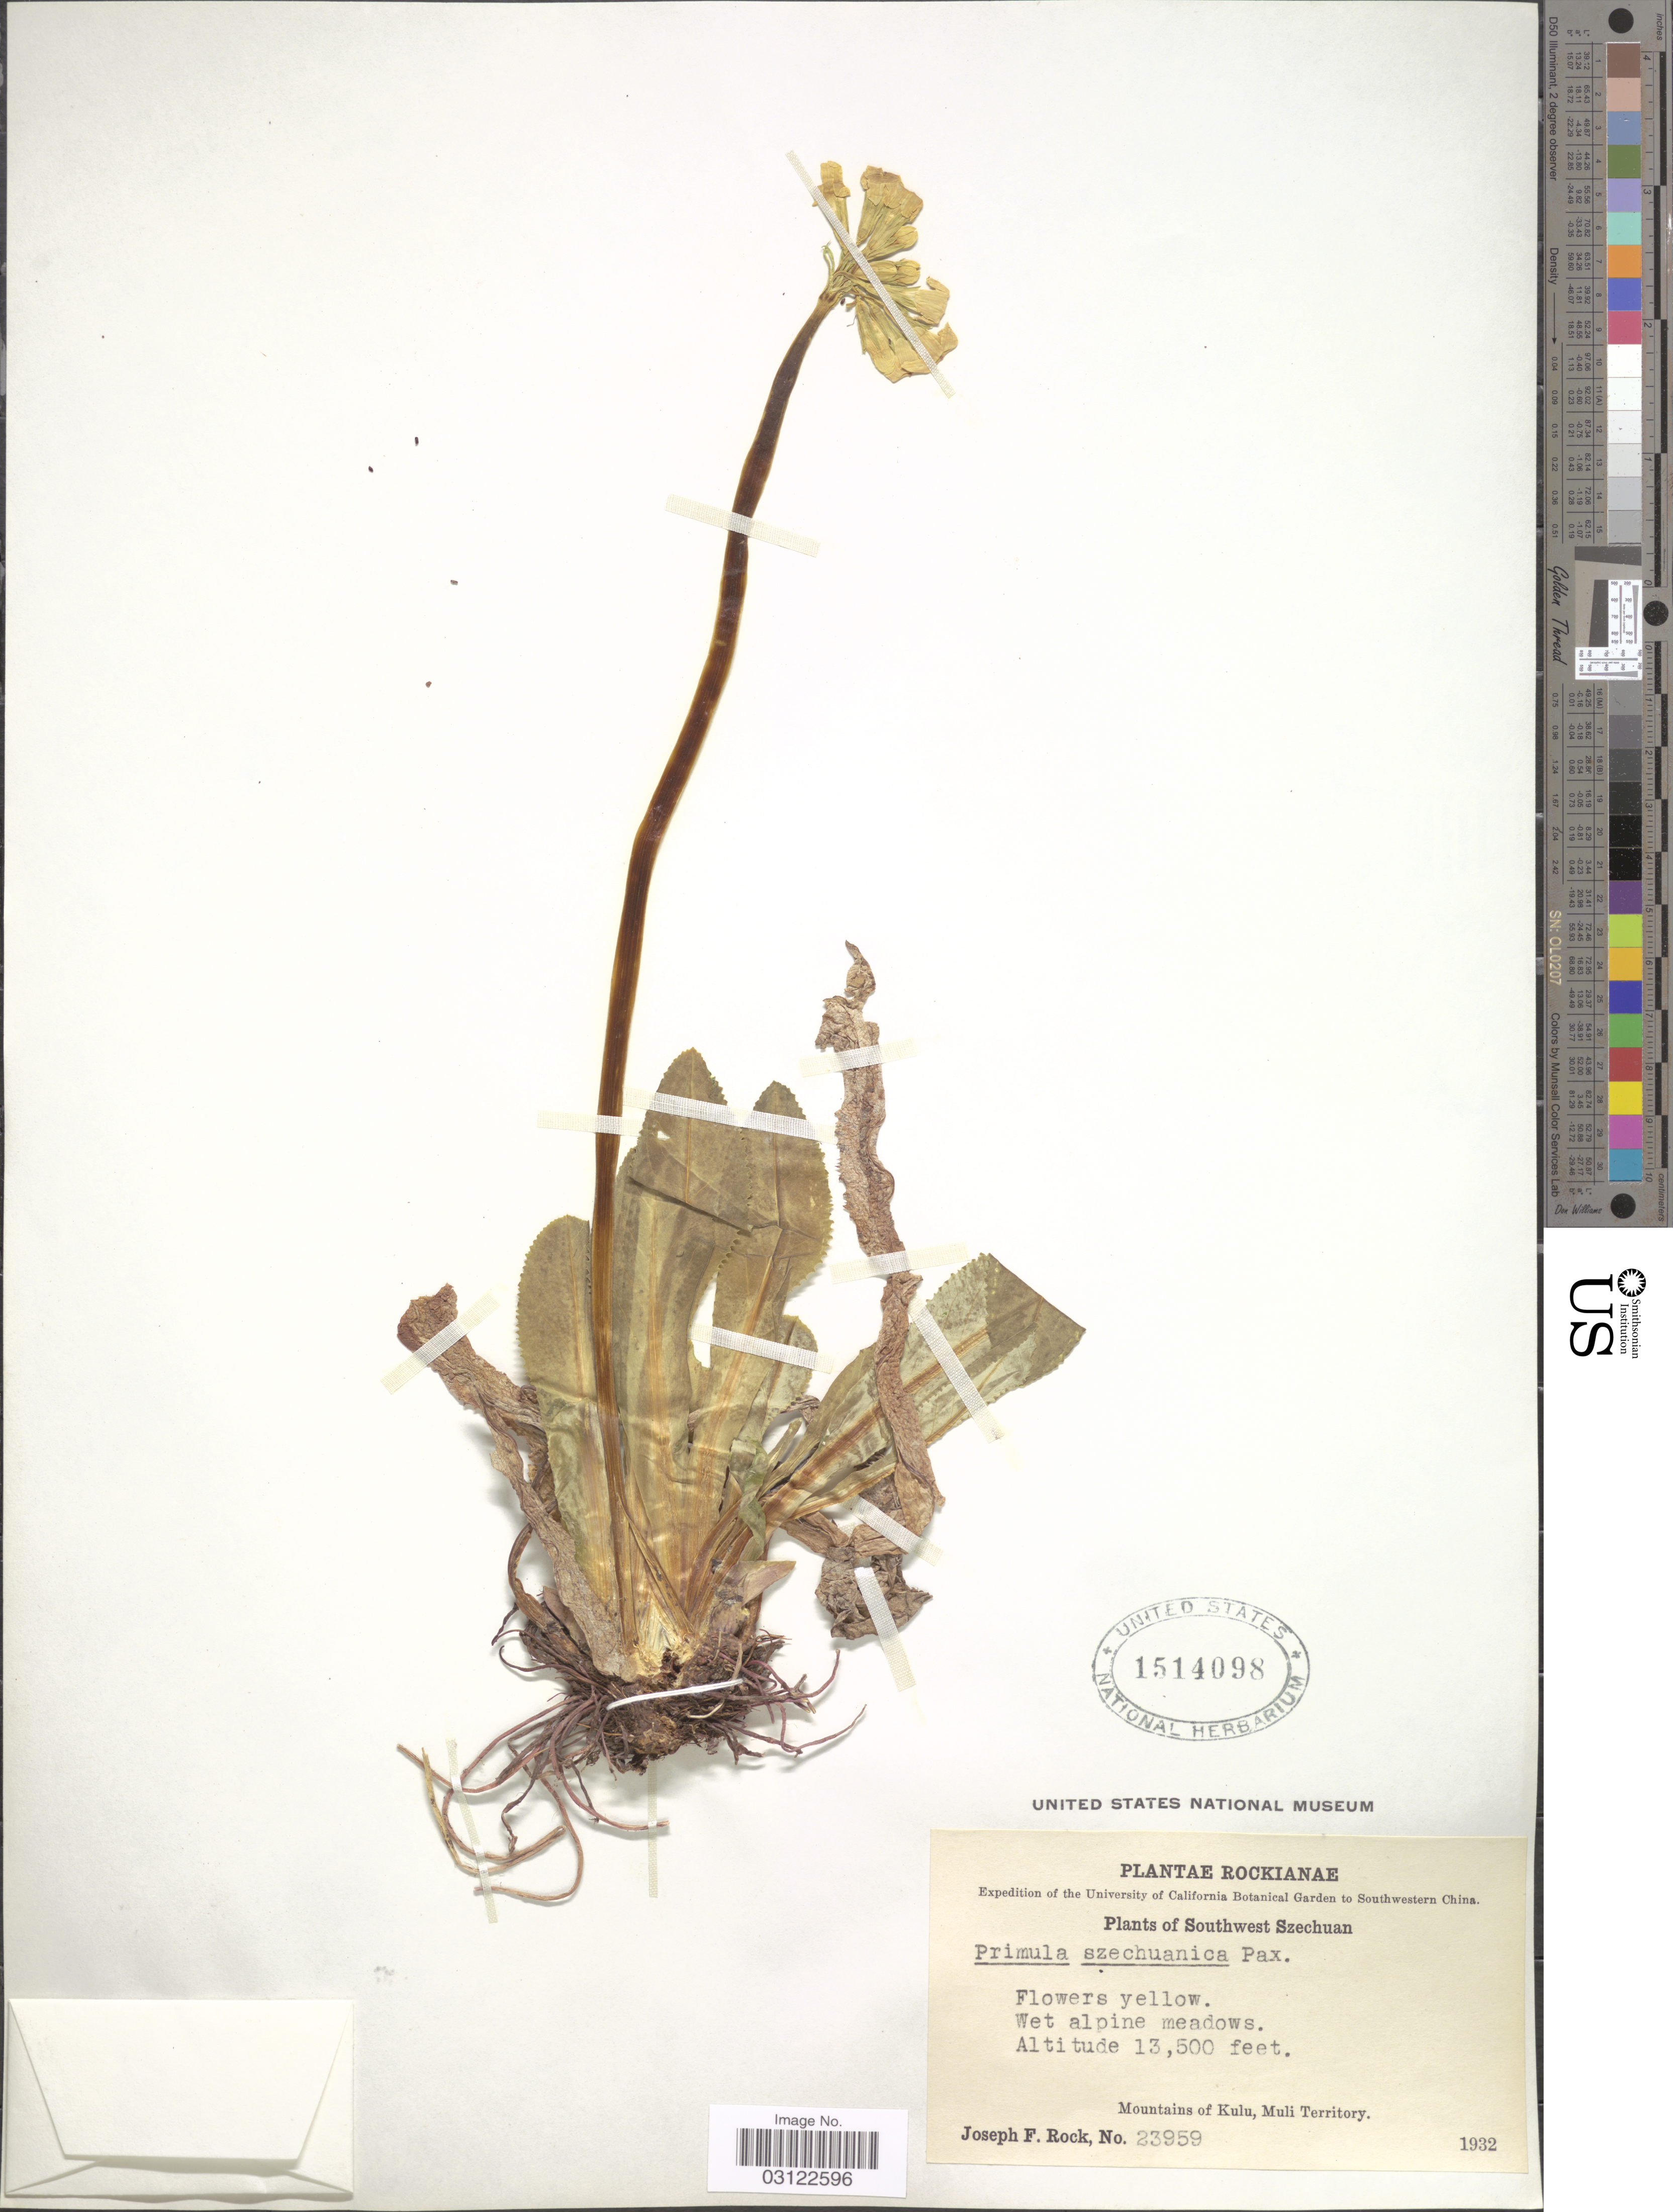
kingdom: Plantae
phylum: Tracheophyta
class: Magnoliopsida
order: Ericales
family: Primulaceae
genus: Primula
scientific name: Primula szechuanica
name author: Pax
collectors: J. F. Rock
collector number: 23959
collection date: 1932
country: China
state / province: Sichuan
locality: Southwestern China. Southwest Szechuan. Wet alpine meadows. Mountains of Kulu, Muli Territory.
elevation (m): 4115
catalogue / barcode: US 1514098